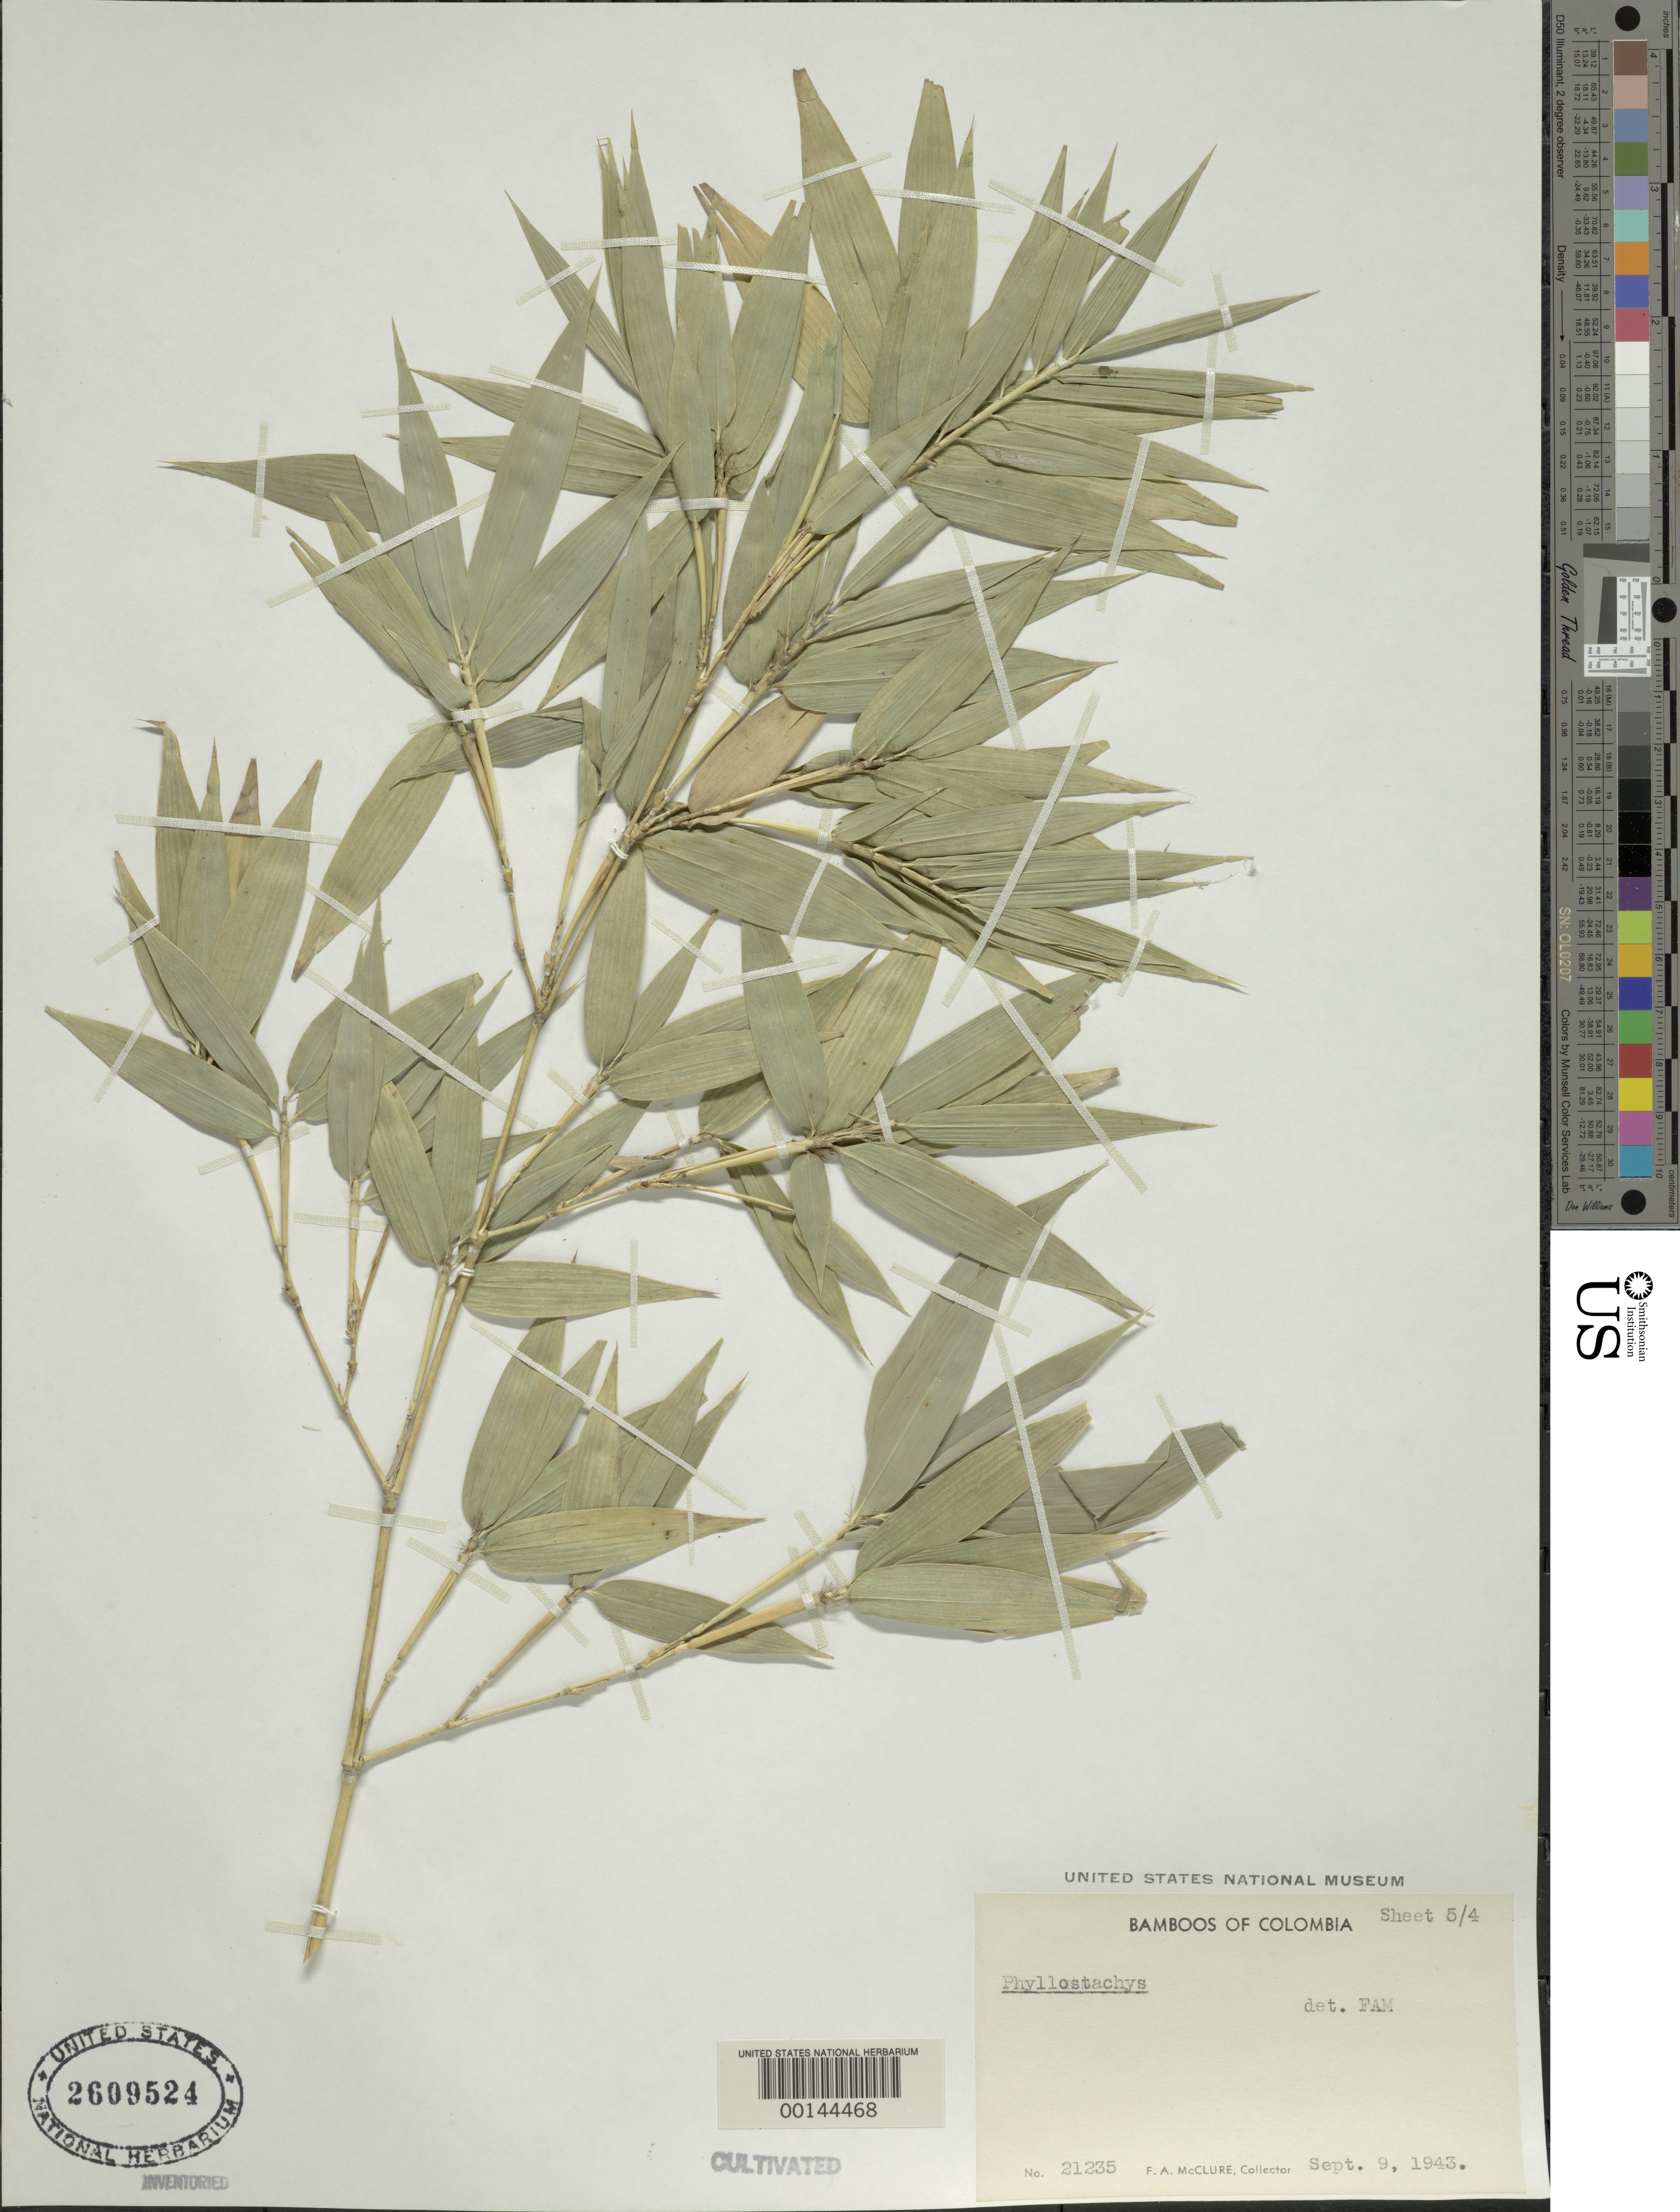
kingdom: Plantae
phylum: Tracheophyta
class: Liliopsida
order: Poales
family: Poaceae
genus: Phyllostachys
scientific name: Phyllostachys sp.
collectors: F. A. McClure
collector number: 21235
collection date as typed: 09 Sep 1943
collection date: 1943-09-09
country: Colombia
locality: Palmira, Garanja Agr. Exper. Stat.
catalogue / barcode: US 2609524